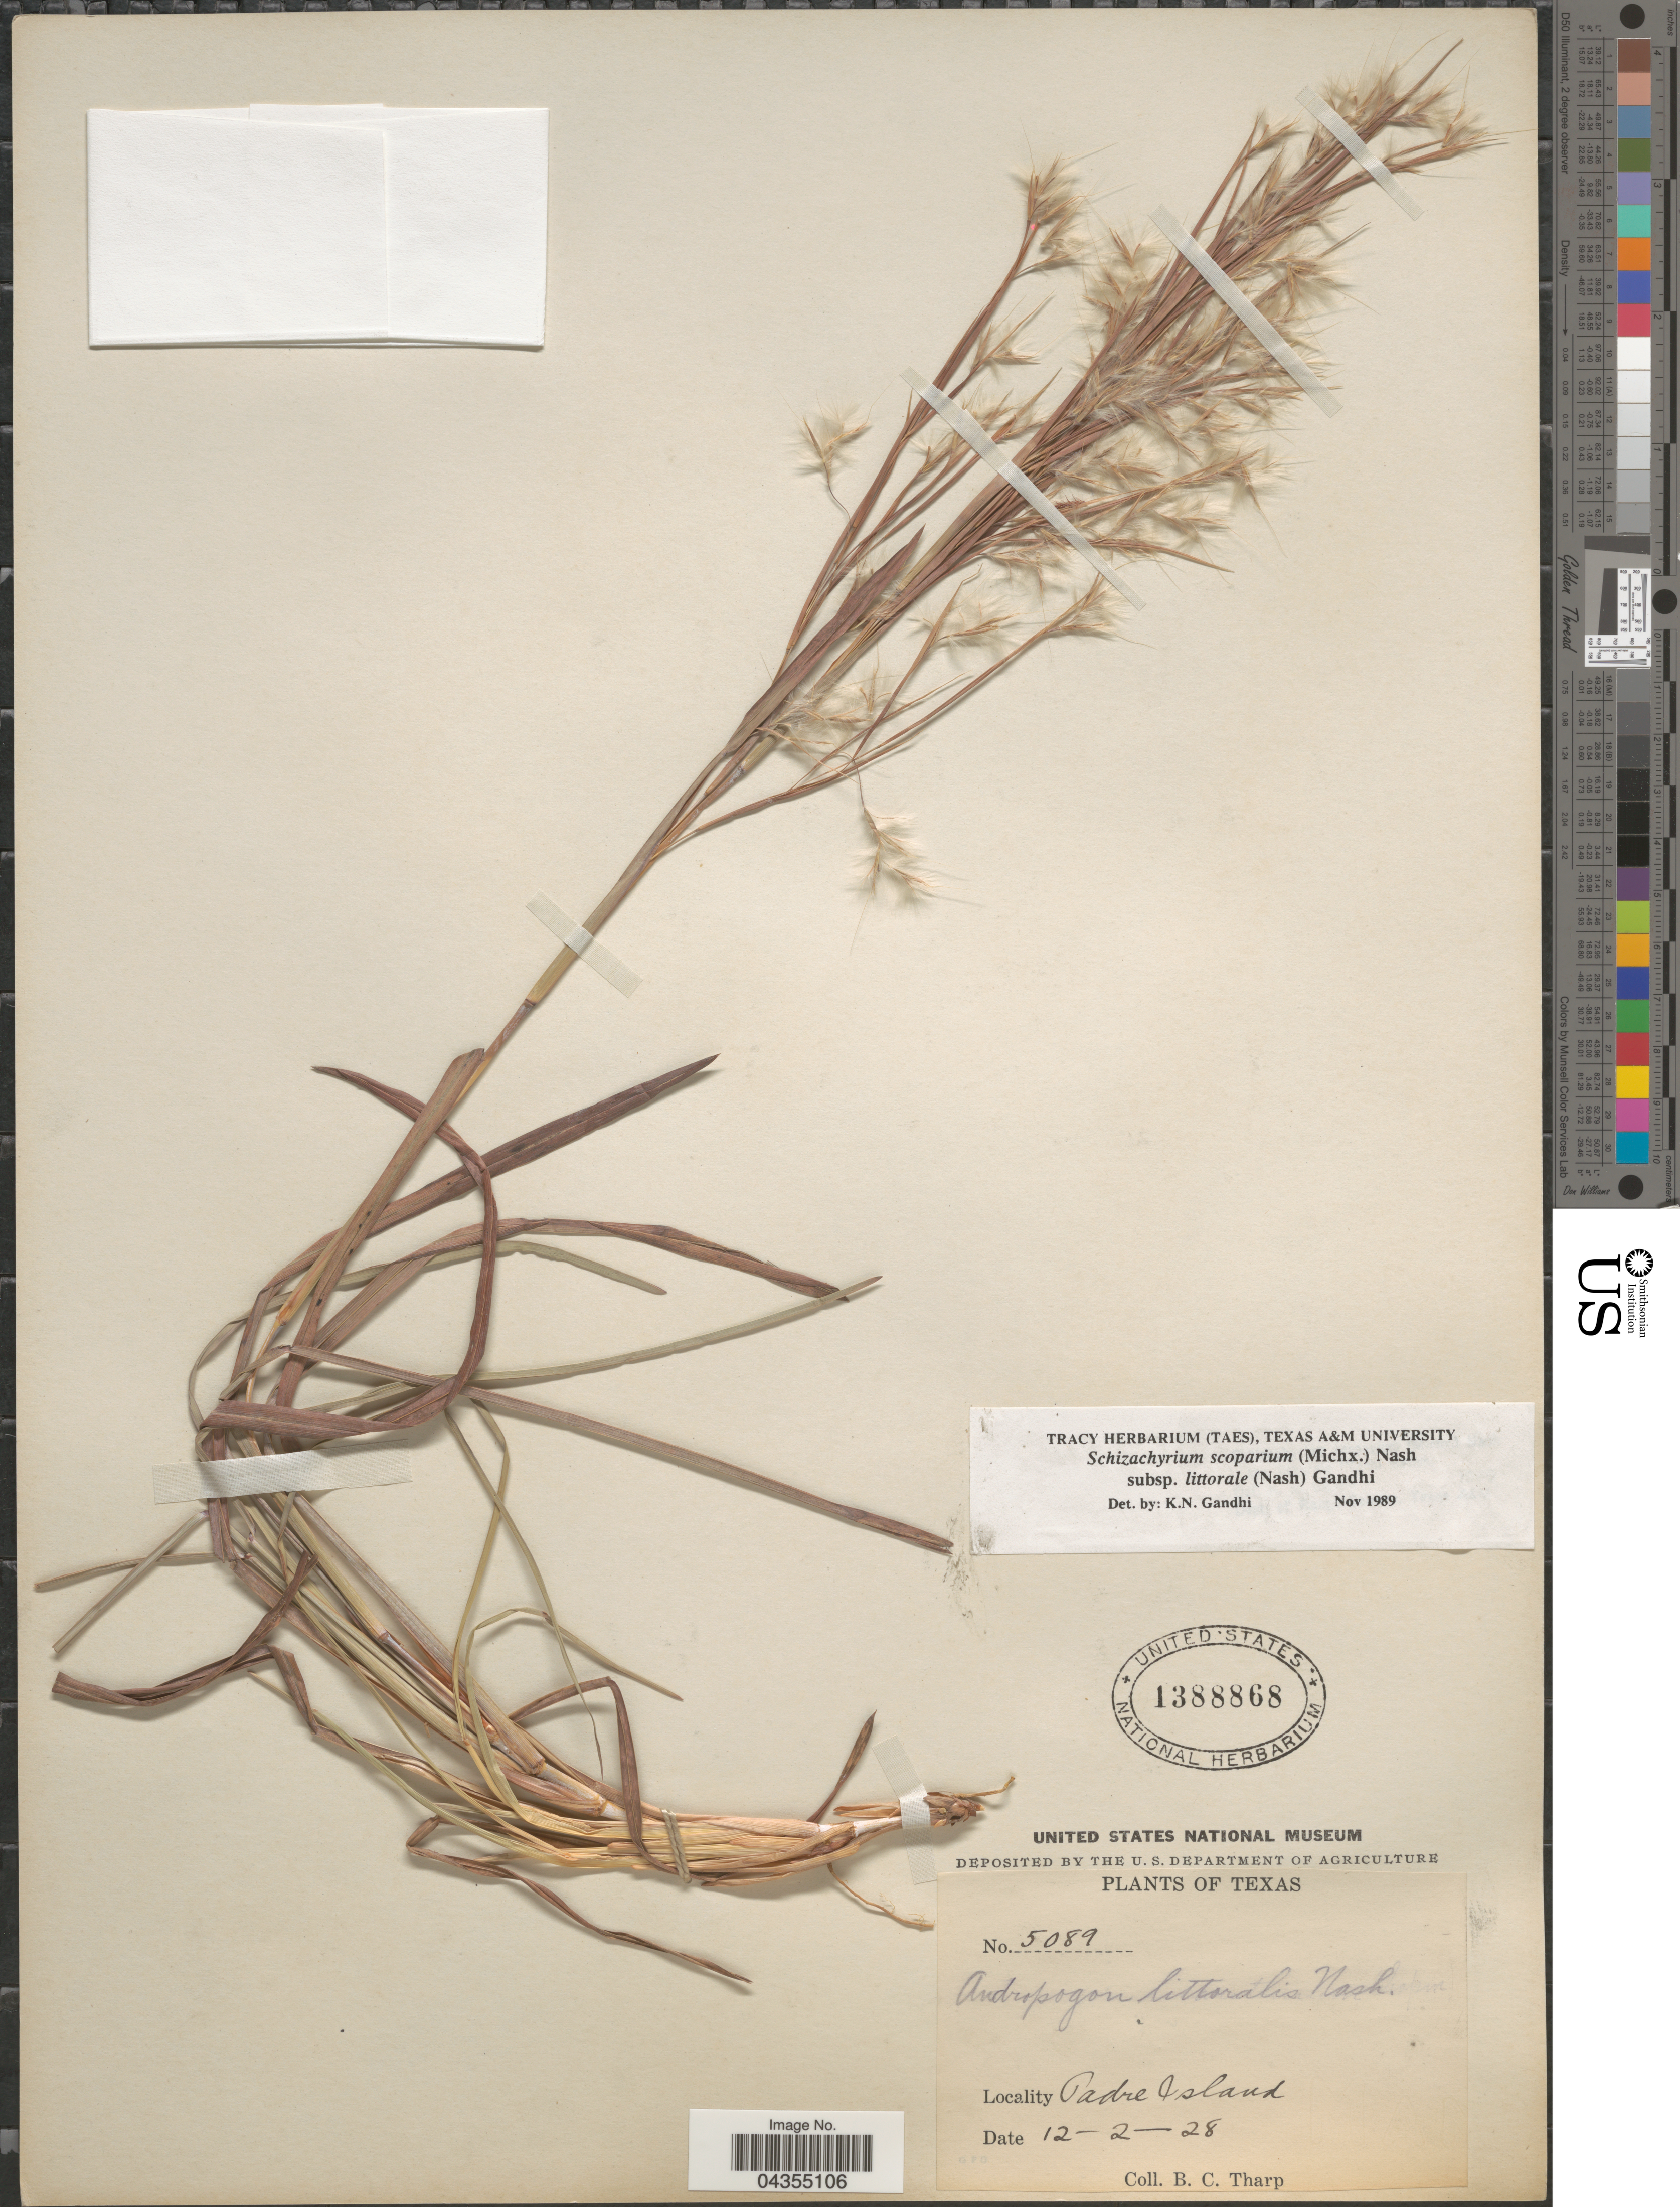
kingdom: Plantae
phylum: Tracheophyta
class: Liliopsida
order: Poales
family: Poaceae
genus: Schizachyrium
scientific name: Schizachyrium scoparium var. littorale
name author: (Nash) Gould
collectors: B. C. Tharp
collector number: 5089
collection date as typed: Transcribed d/m/y: 2/12/28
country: United States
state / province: Texas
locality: Padre Island.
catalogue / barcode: US 1388868